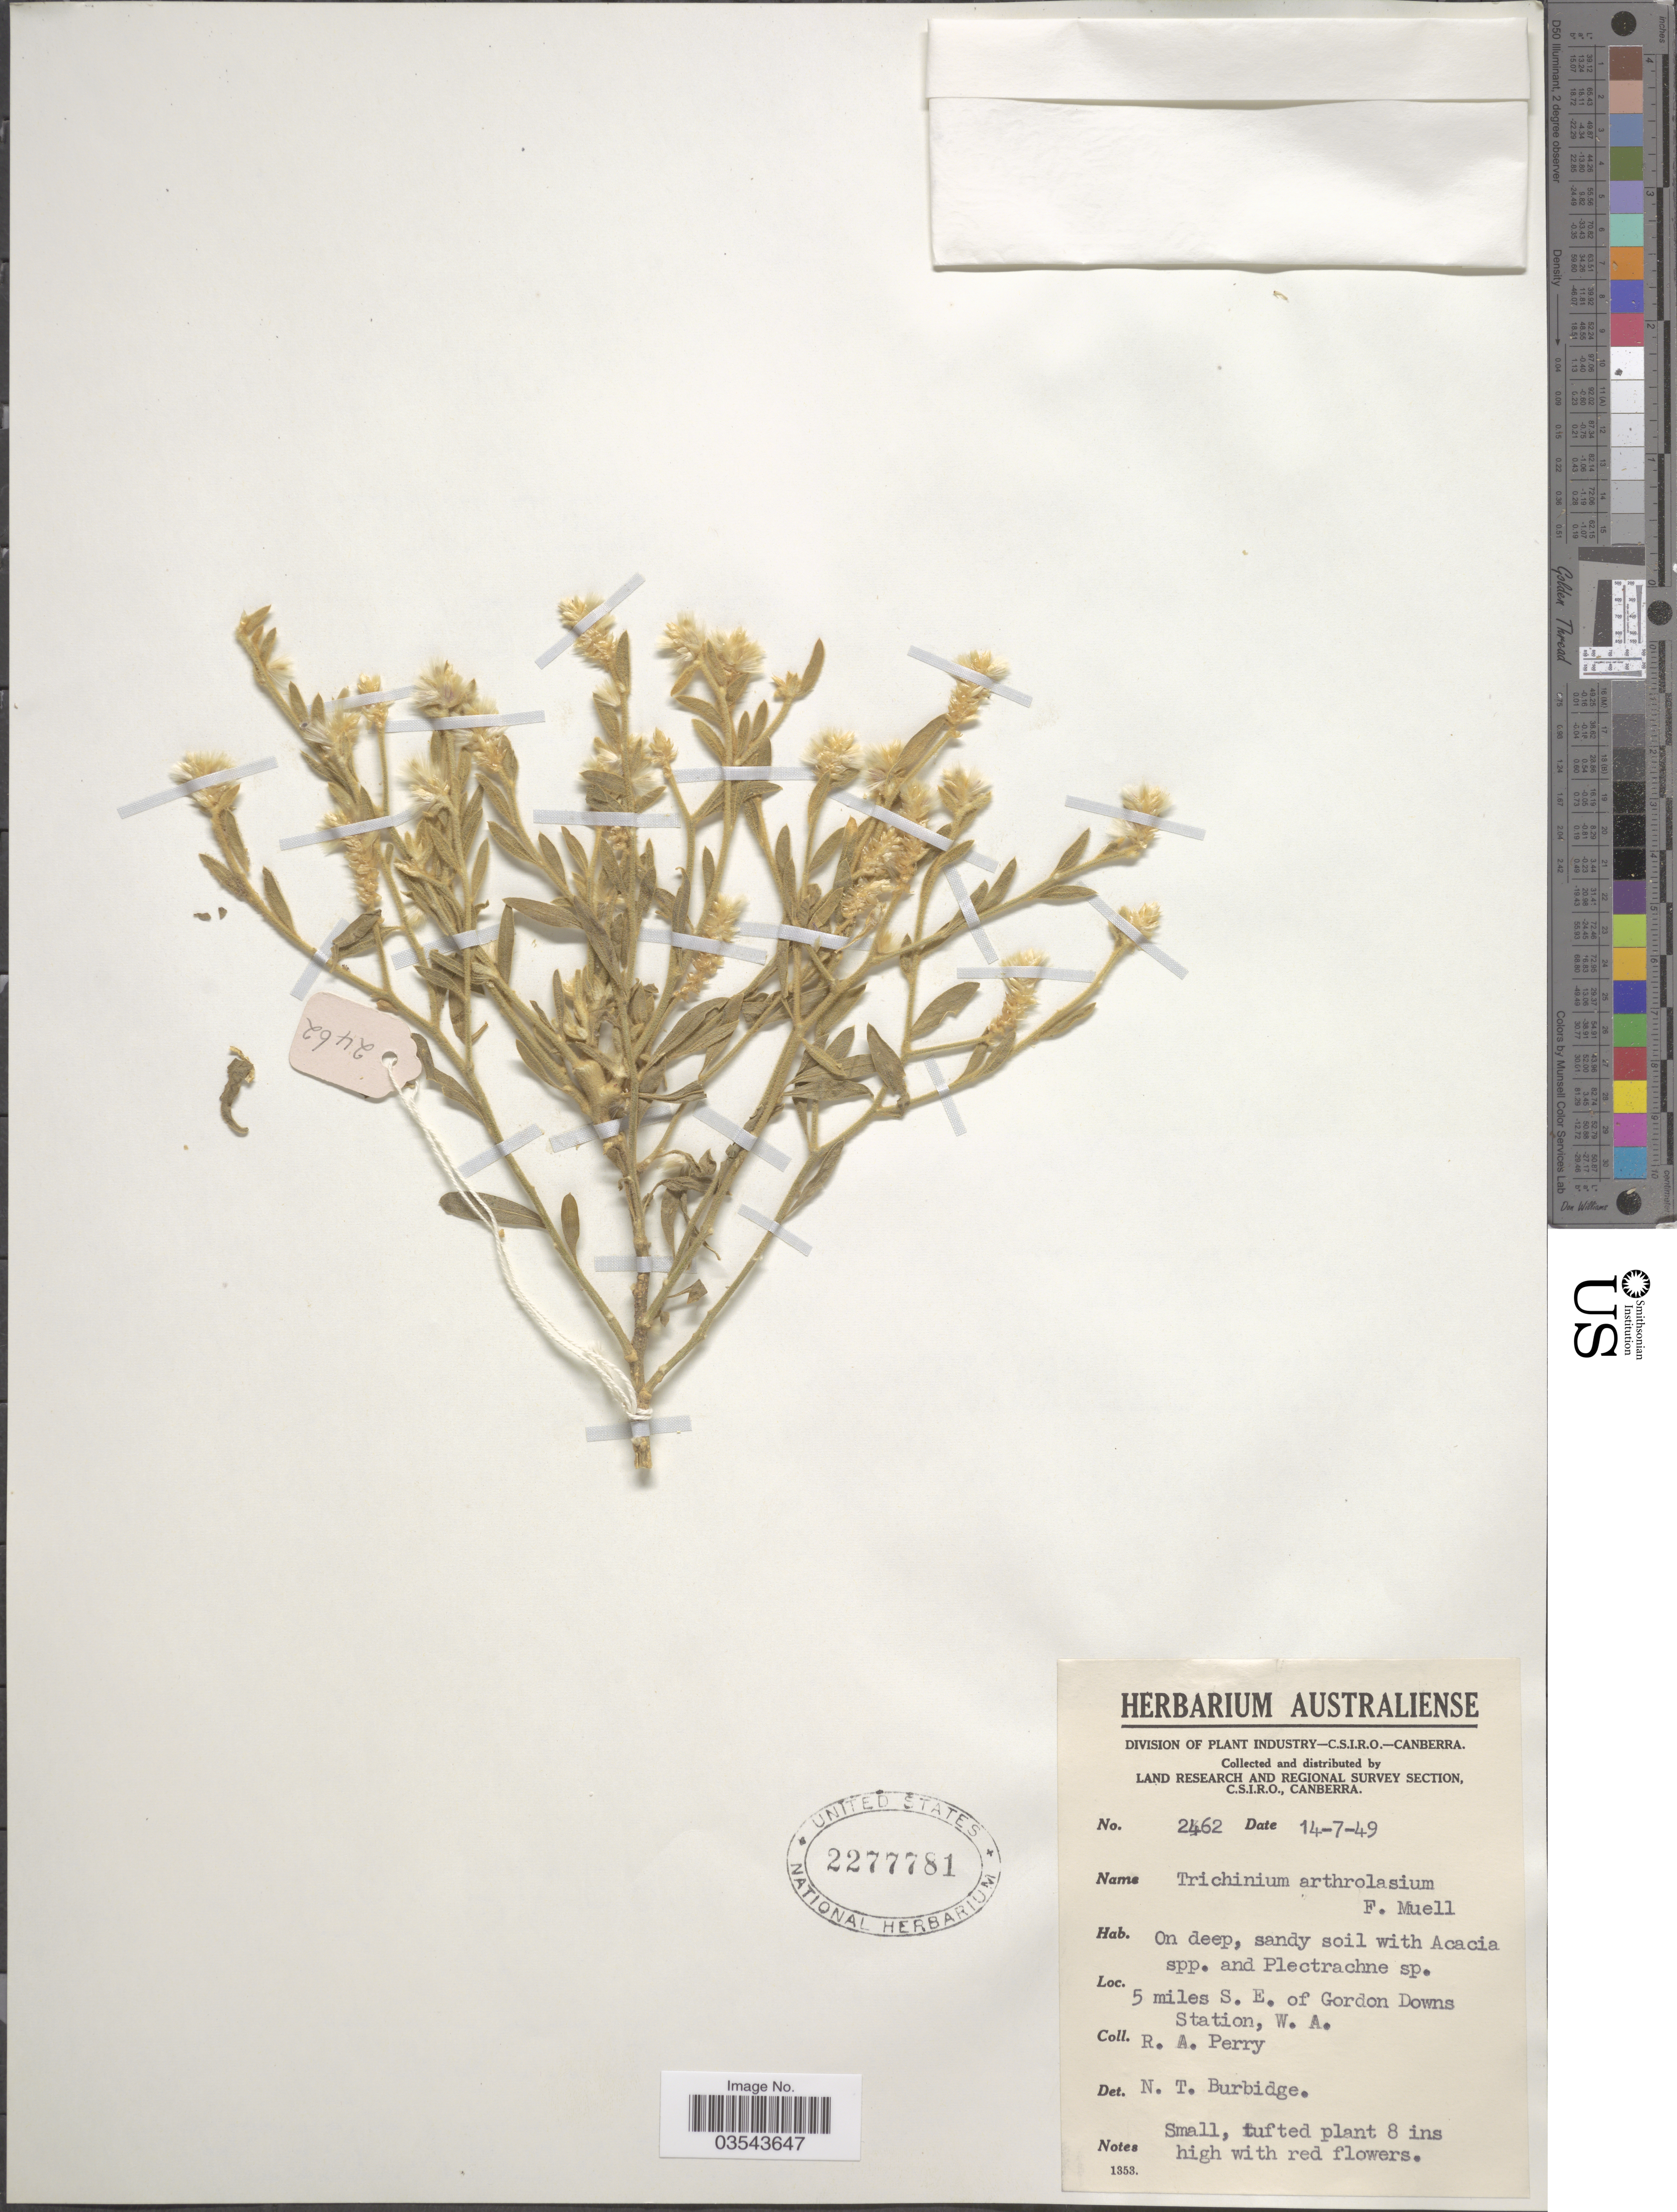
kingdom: Plantae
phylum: Tracheophyta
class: Magnoliopsida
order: Caryophyllales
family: Amaranthaceae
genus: Ptilotus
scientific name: Ptilotus arthrolasius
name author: F. Muell.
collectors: Perry, R. A.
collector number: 2462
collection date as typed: Transcribed d/m/y: 14/7/49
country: Australia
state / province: Western Australia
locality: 5 miles S.E. of Gordon Downs Station, W.A.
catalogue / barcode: US 2277781